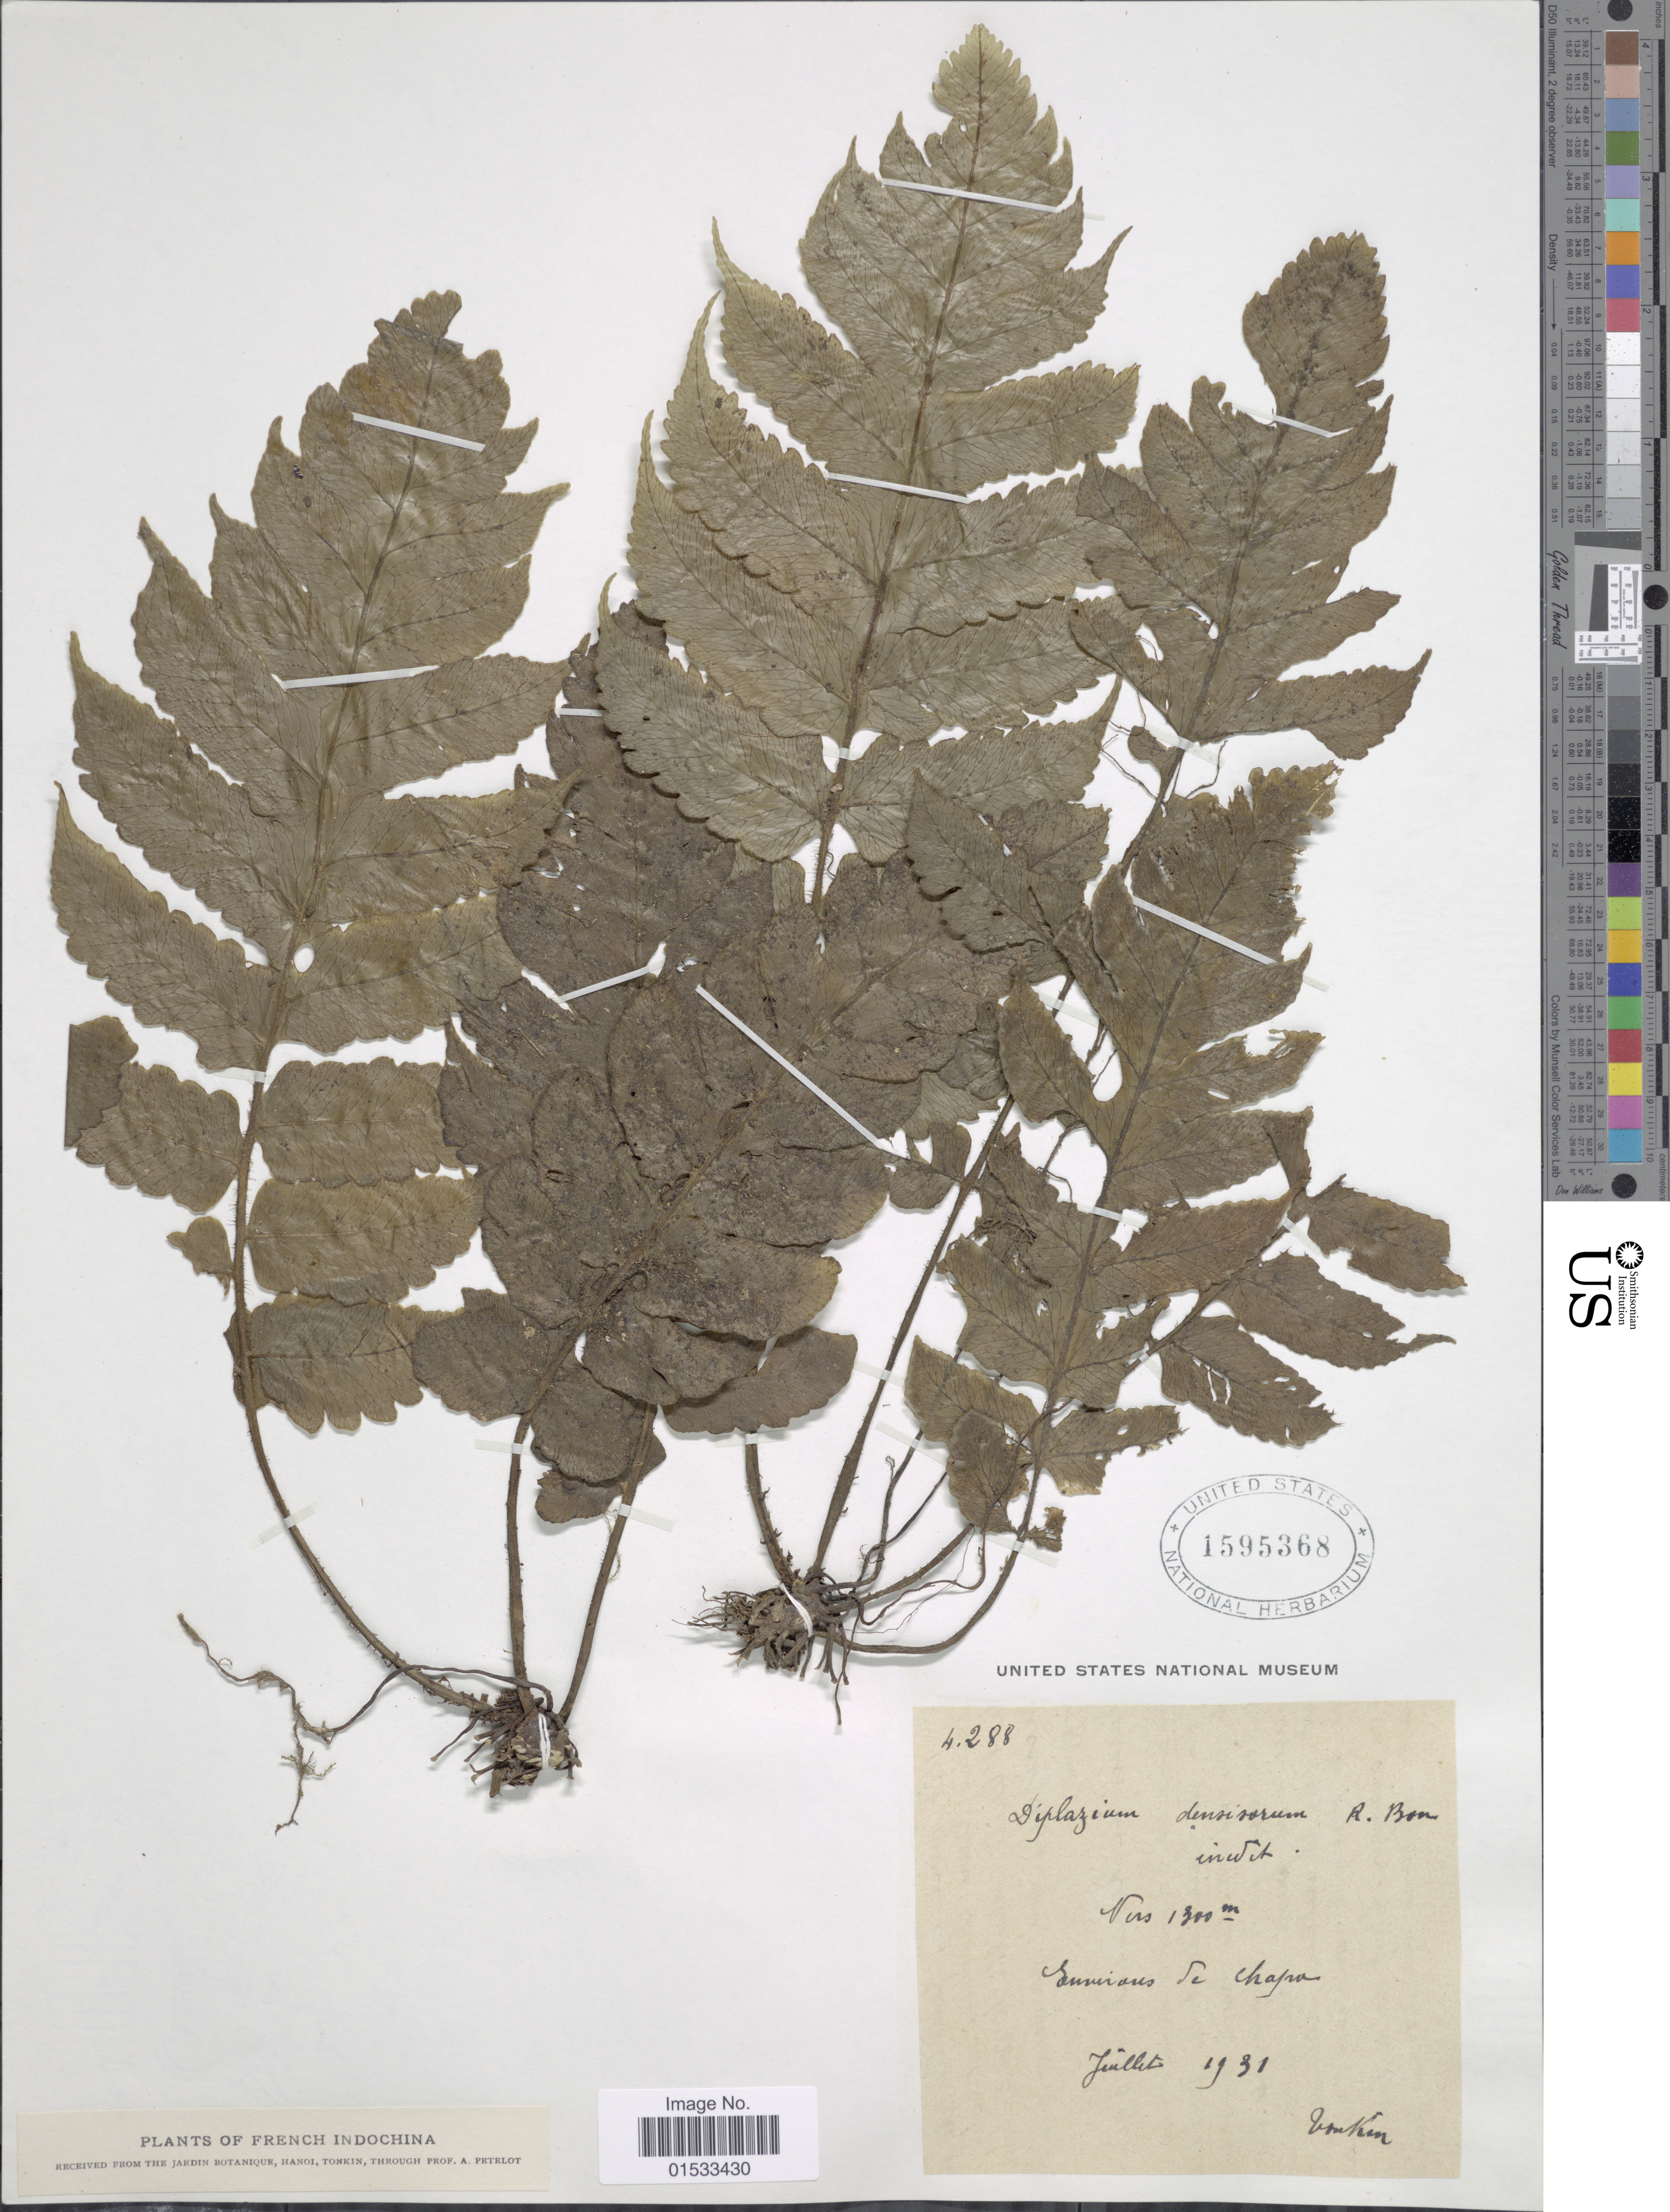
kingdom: Plantae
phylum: Tracheophyta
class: Polypodiopsida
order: Polypodiales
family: Athyriaceae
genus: Diplazium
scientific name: Diplazium densisorum ined. comb.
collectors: Vonkin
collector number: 4288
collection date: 1931-07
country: Vietnam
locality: French Indochina, environs de Chapa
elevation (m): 1300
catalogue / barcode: US 1595368